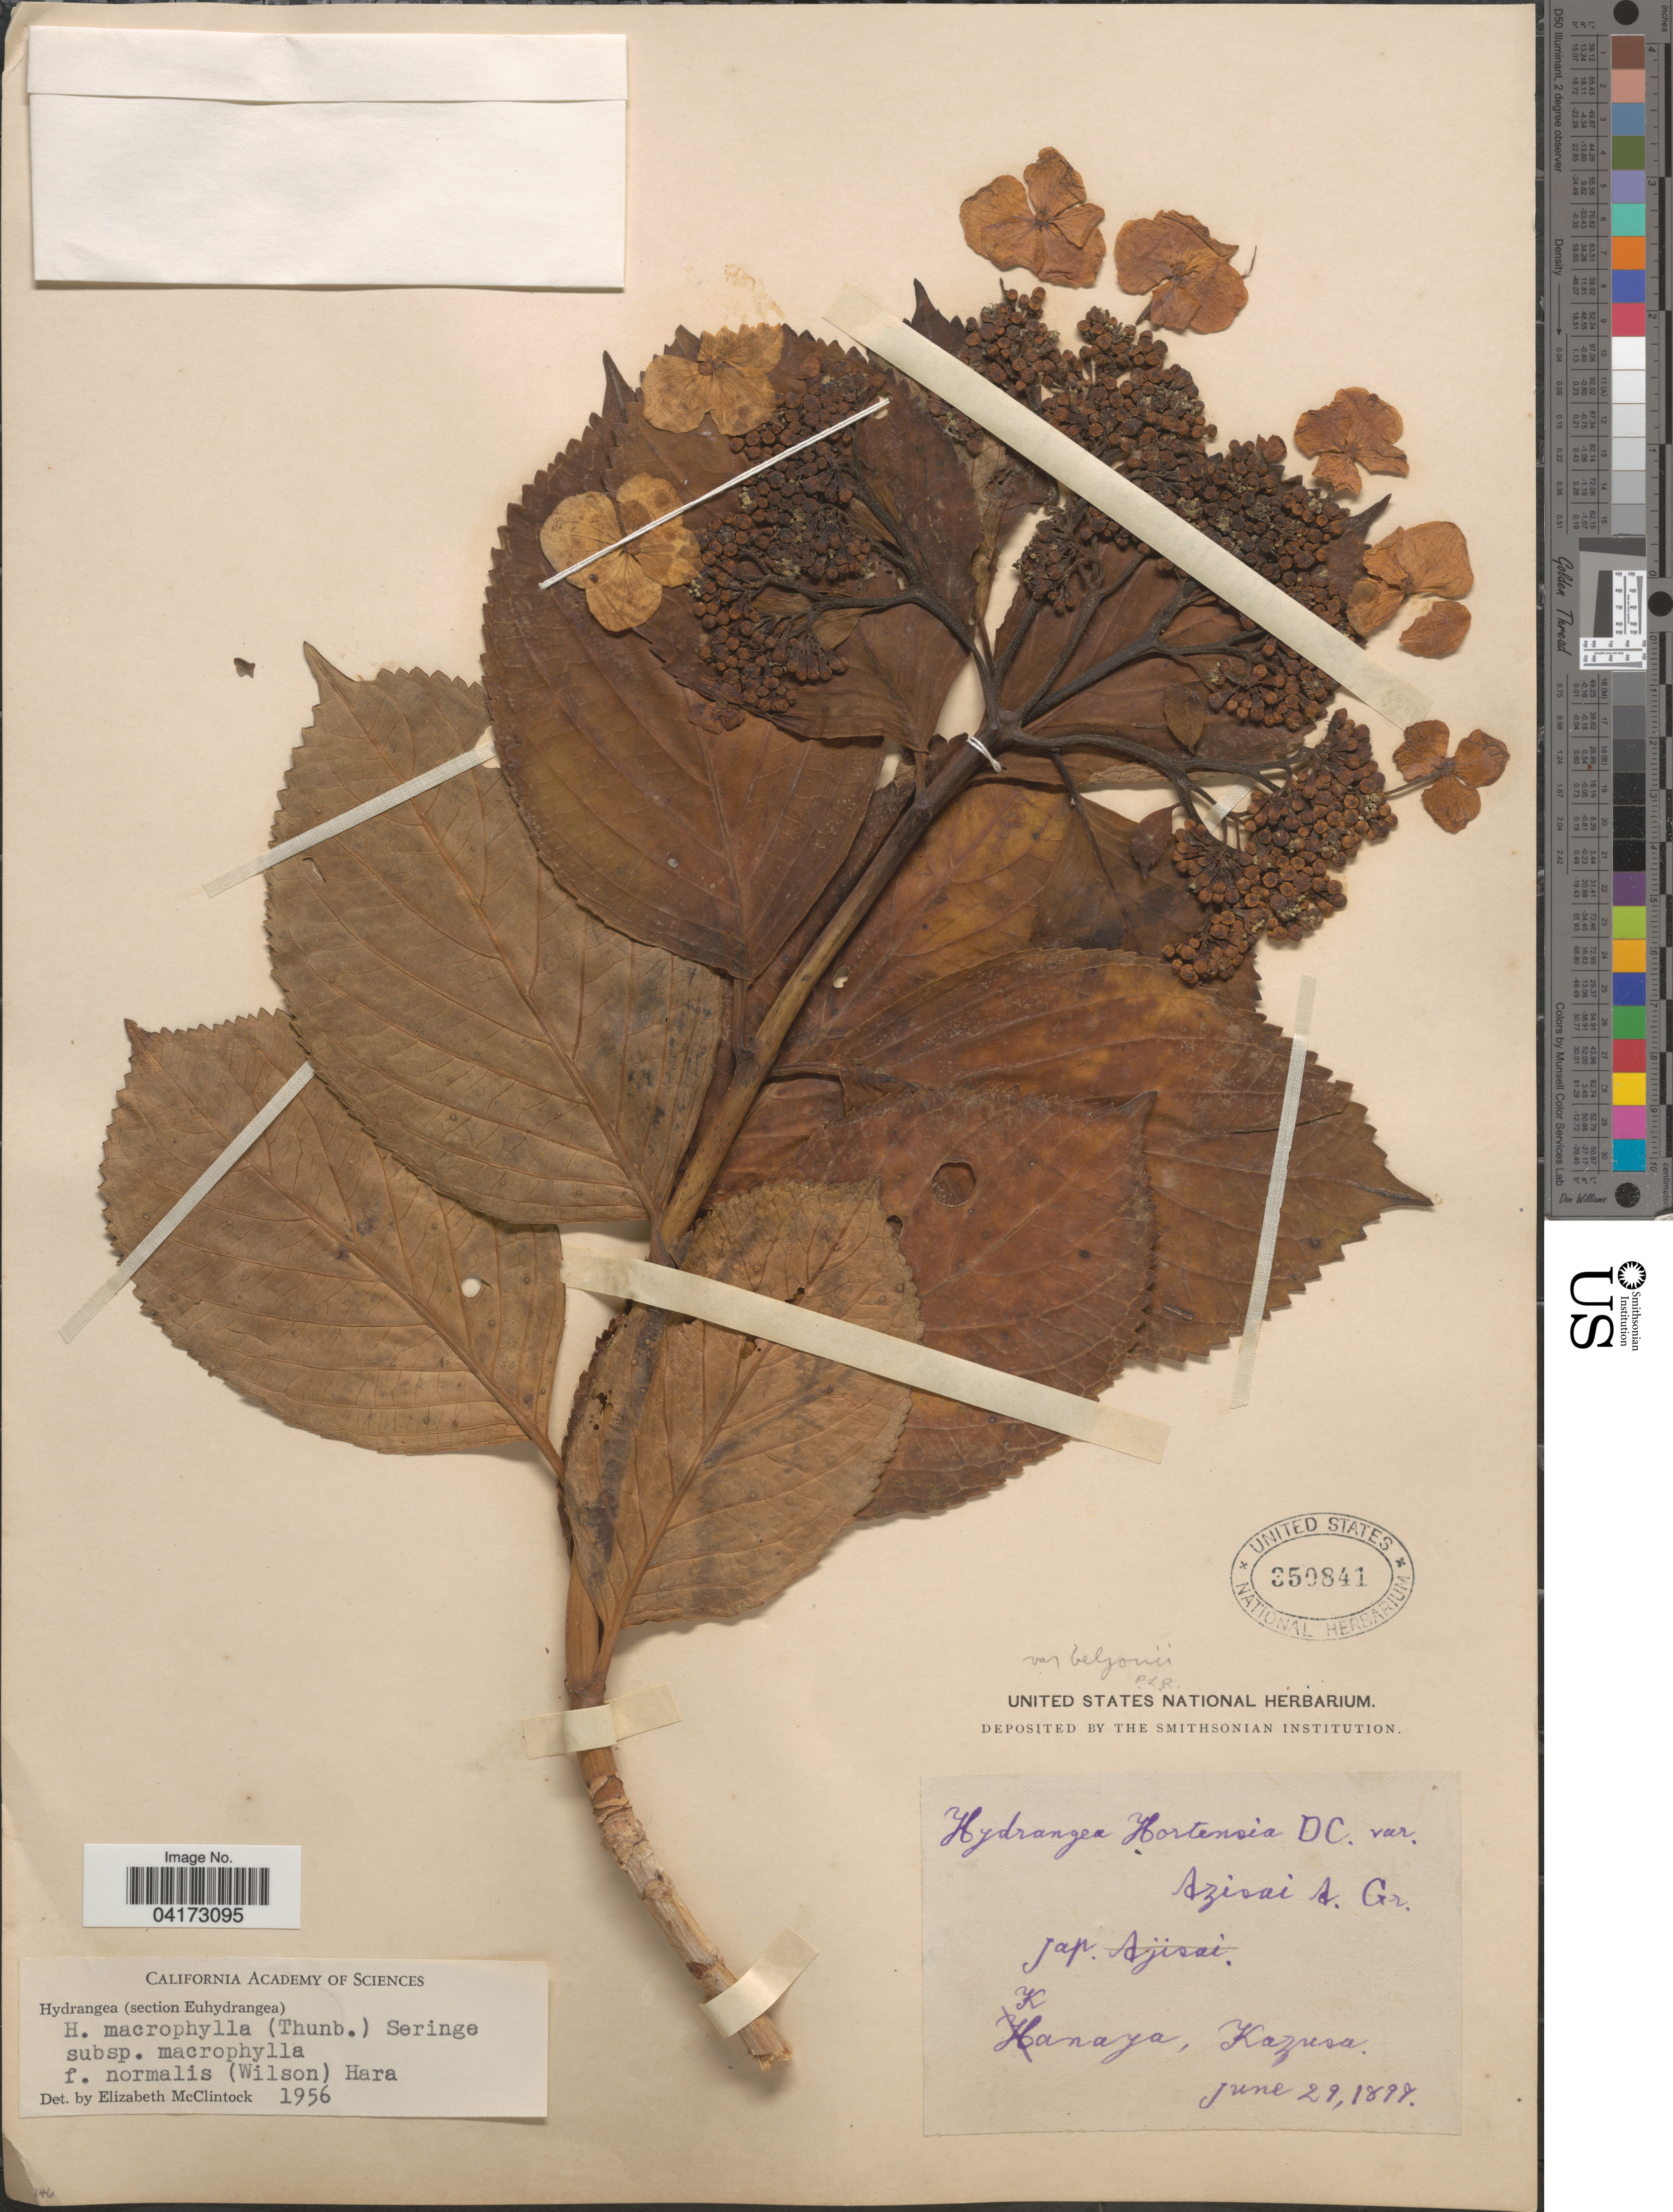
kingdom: Plantae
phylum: Tracheophyta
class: Magnoliopsida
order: Cornales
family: Hydrangeaceae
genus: Hydrangea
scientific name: Hydrangea macrophylla subsp. macrophylla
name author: (Thunb.) Ser.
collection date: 1897-06-29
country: Japan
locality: Kanaya, Kazusa.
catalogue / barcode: US 350841